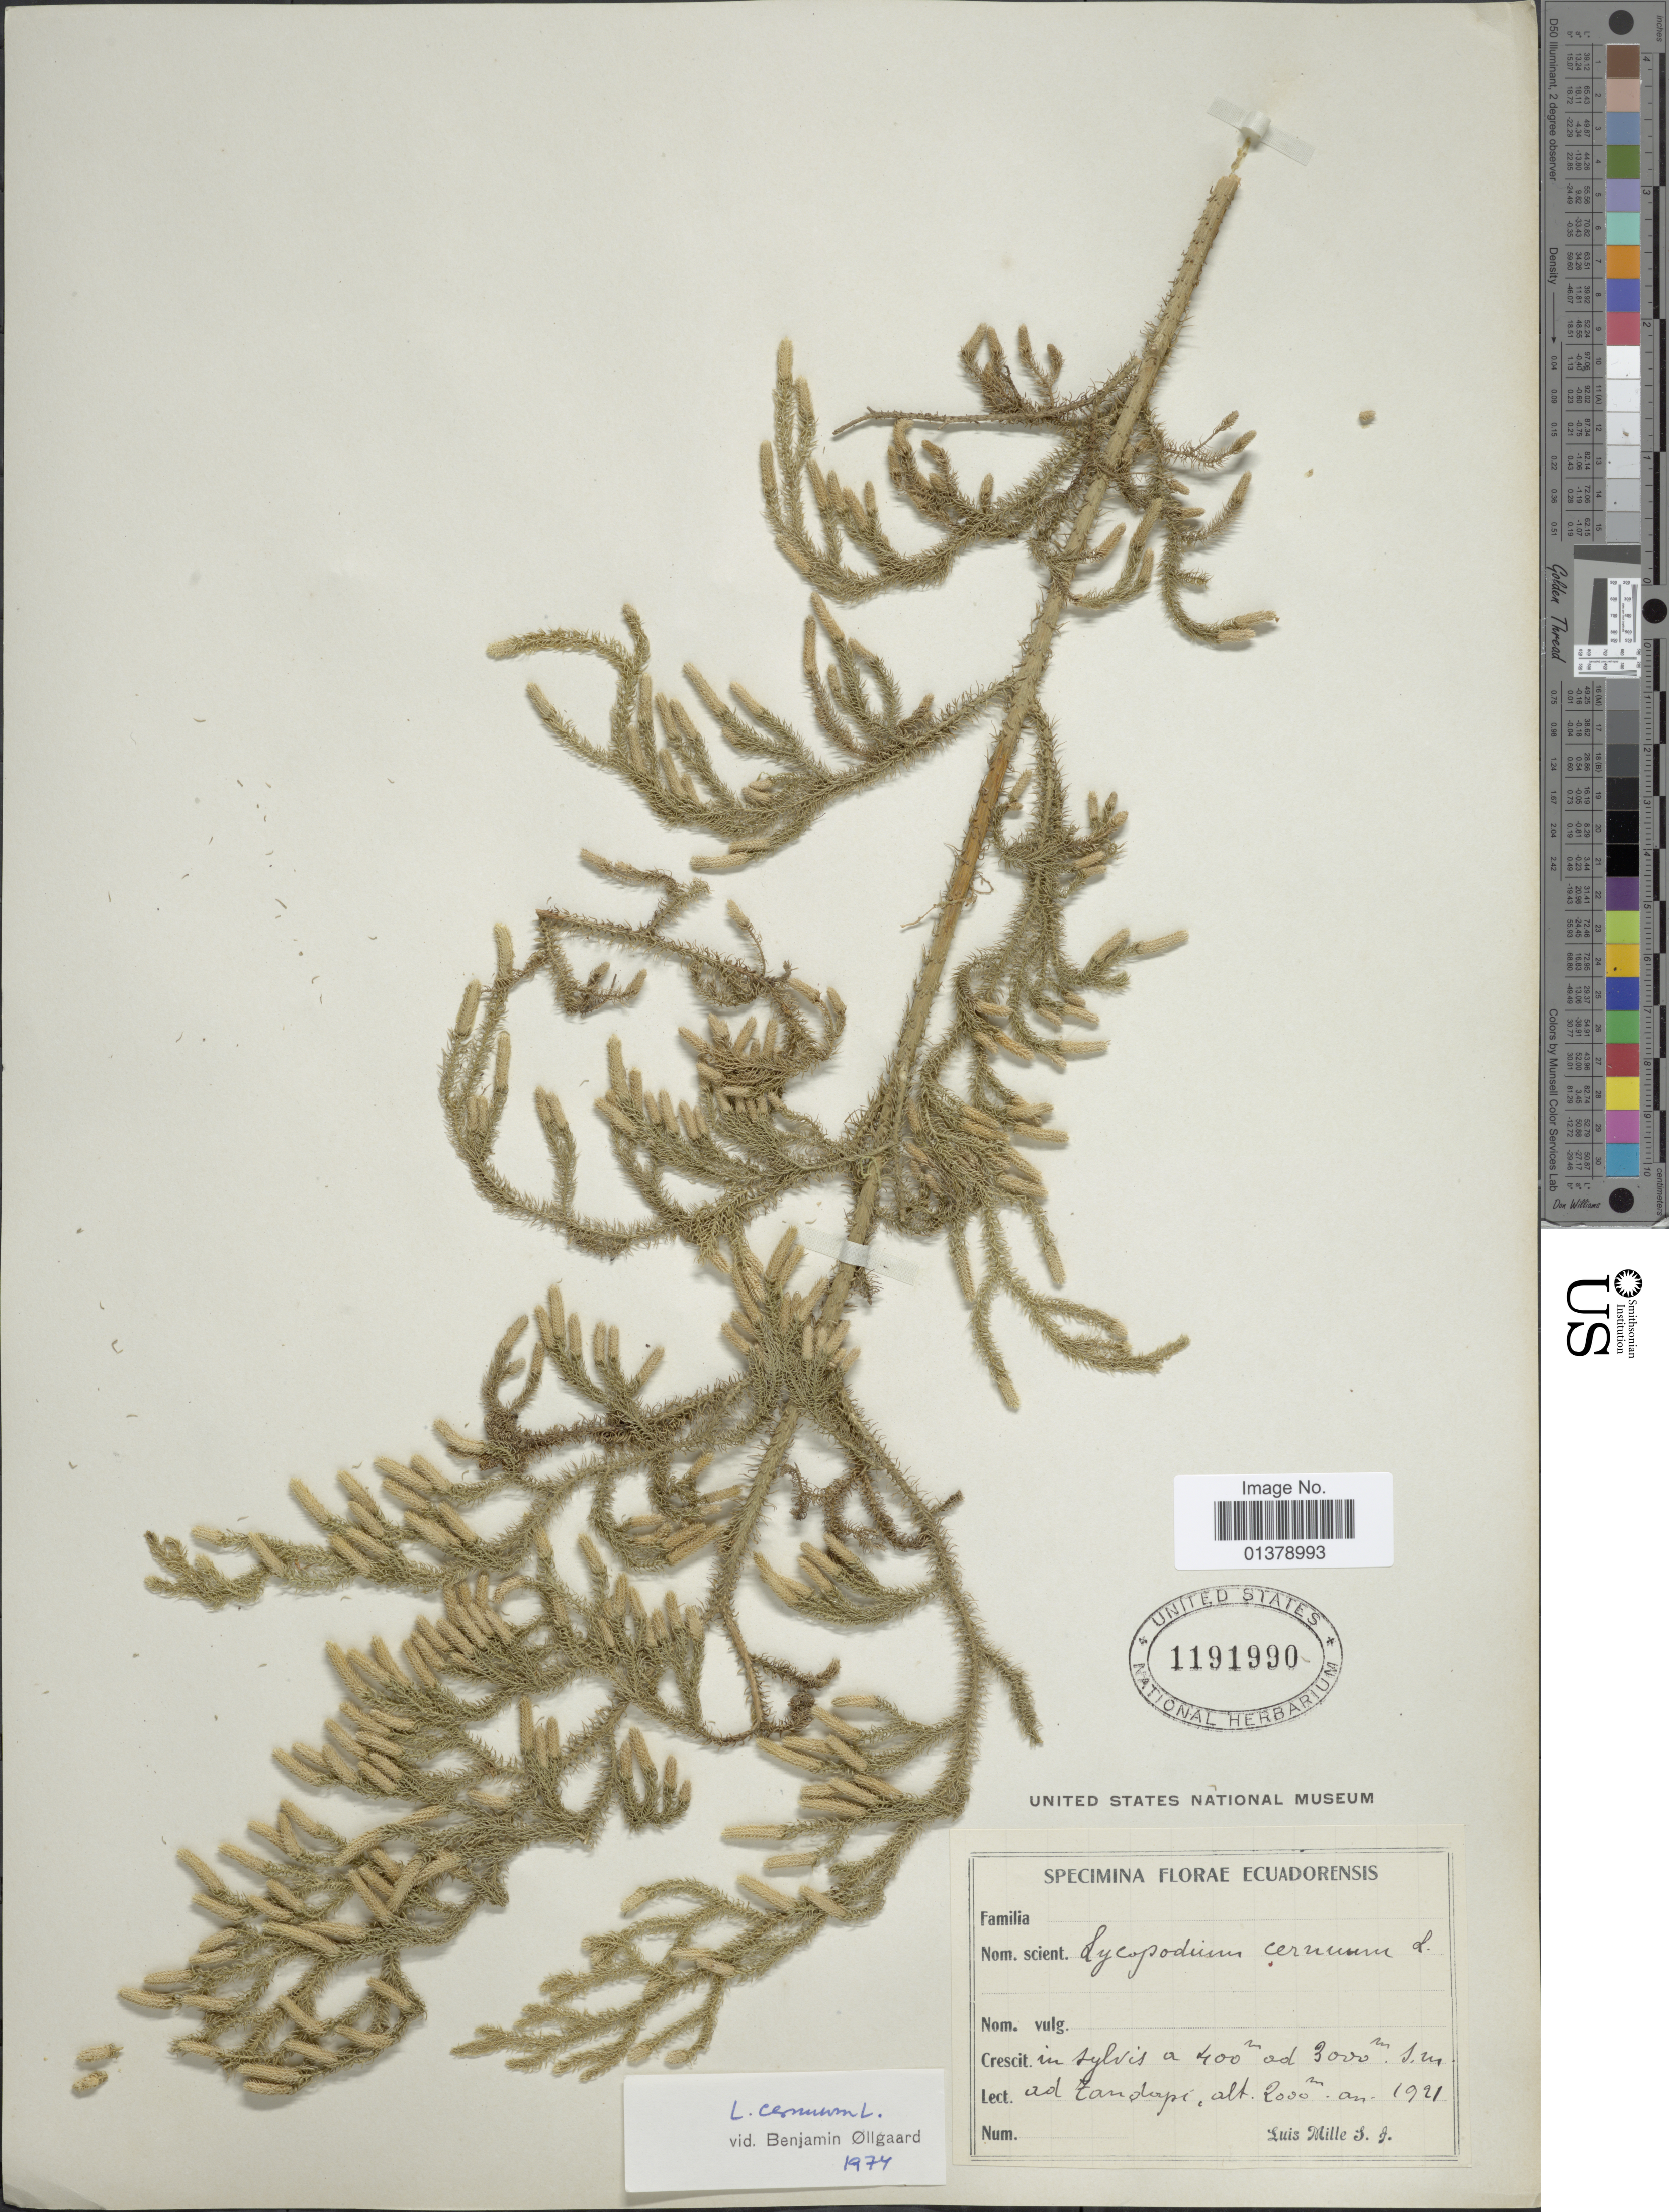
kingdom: Plantae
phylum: Tracheophyta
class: Lycopodiopsida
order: Lycopodiales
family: Lycopodiaceae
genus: Palhinhaea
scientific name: Palhinhaea cernua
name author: (L.) Vasc. & Franco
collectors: L. Mille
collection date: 1921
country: Ecuador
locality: In Sylvis a 400 ad 300. Ad Tandapi.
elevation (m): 400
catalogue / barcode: US 1191990